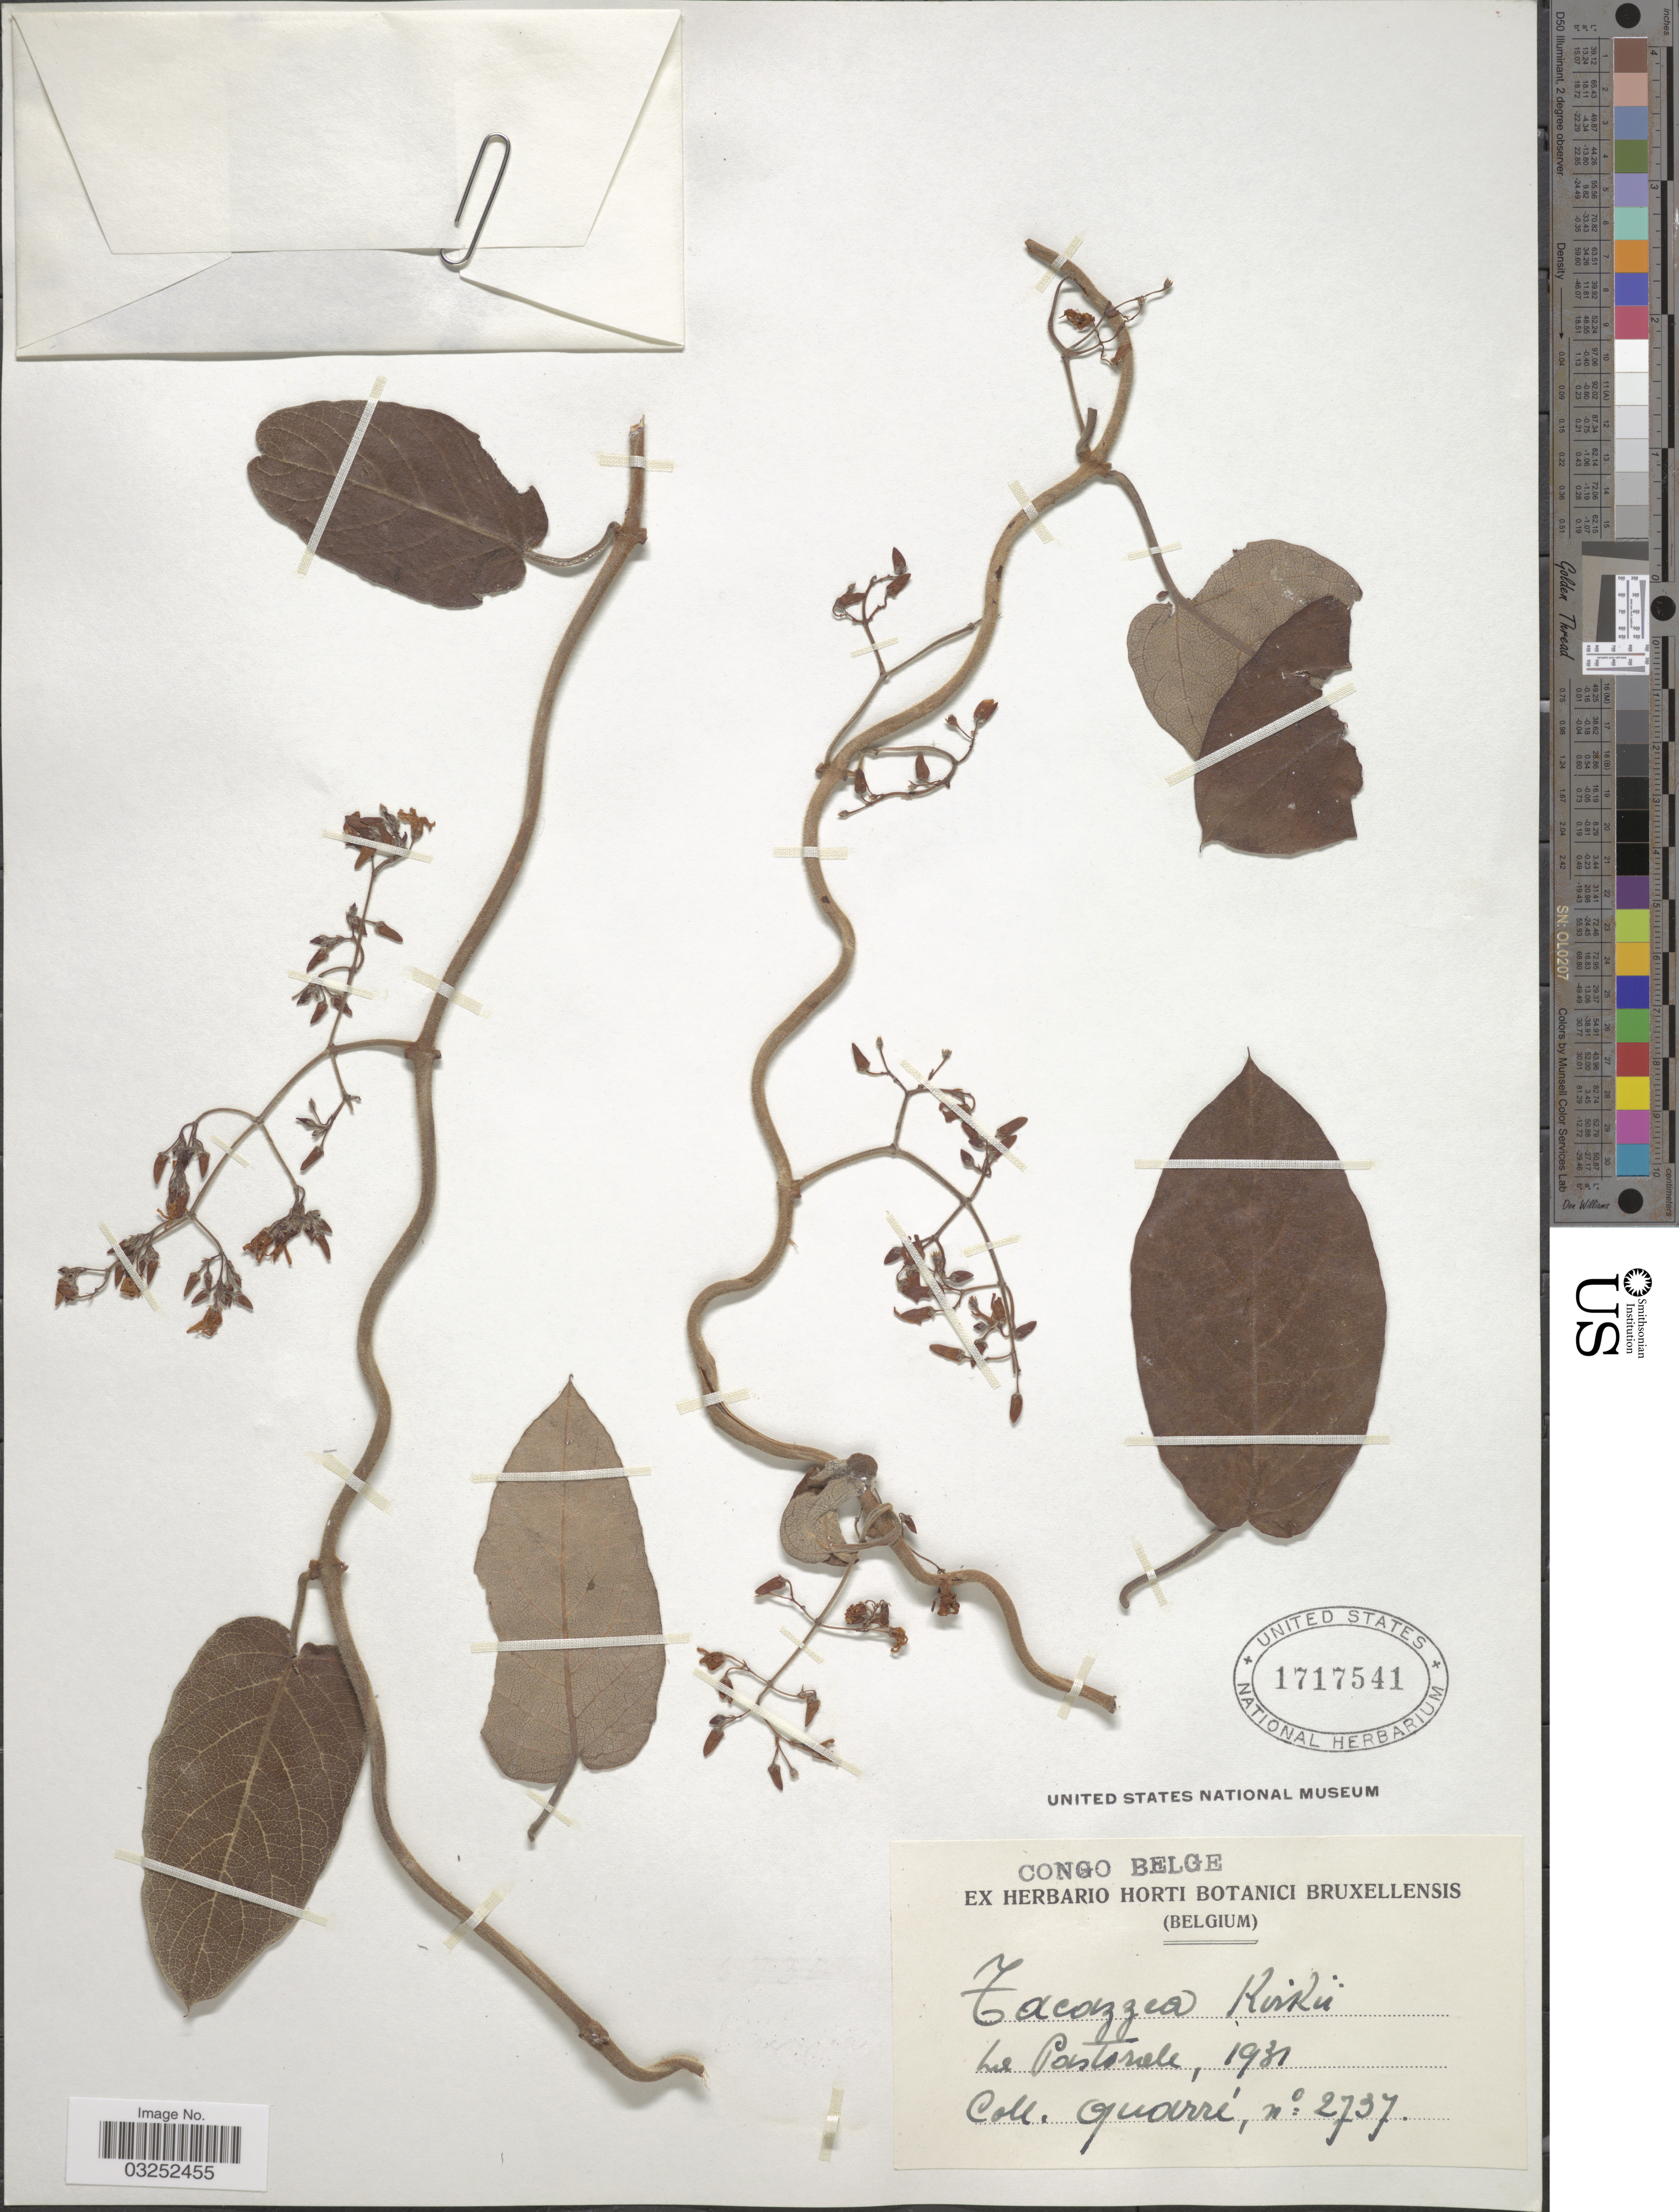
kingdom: Plantae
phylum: Tracheophyta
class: Magnoliopsida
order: Gentianales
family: Apocynaceae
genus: Tacazzea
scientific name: Tacazzea apiculata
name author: Oliv.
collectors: -. Quarre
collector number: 2737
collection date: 1931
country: Congo, Democratic Republic of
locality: Congo Belge, La Pastorale.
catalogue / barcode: US 1717541